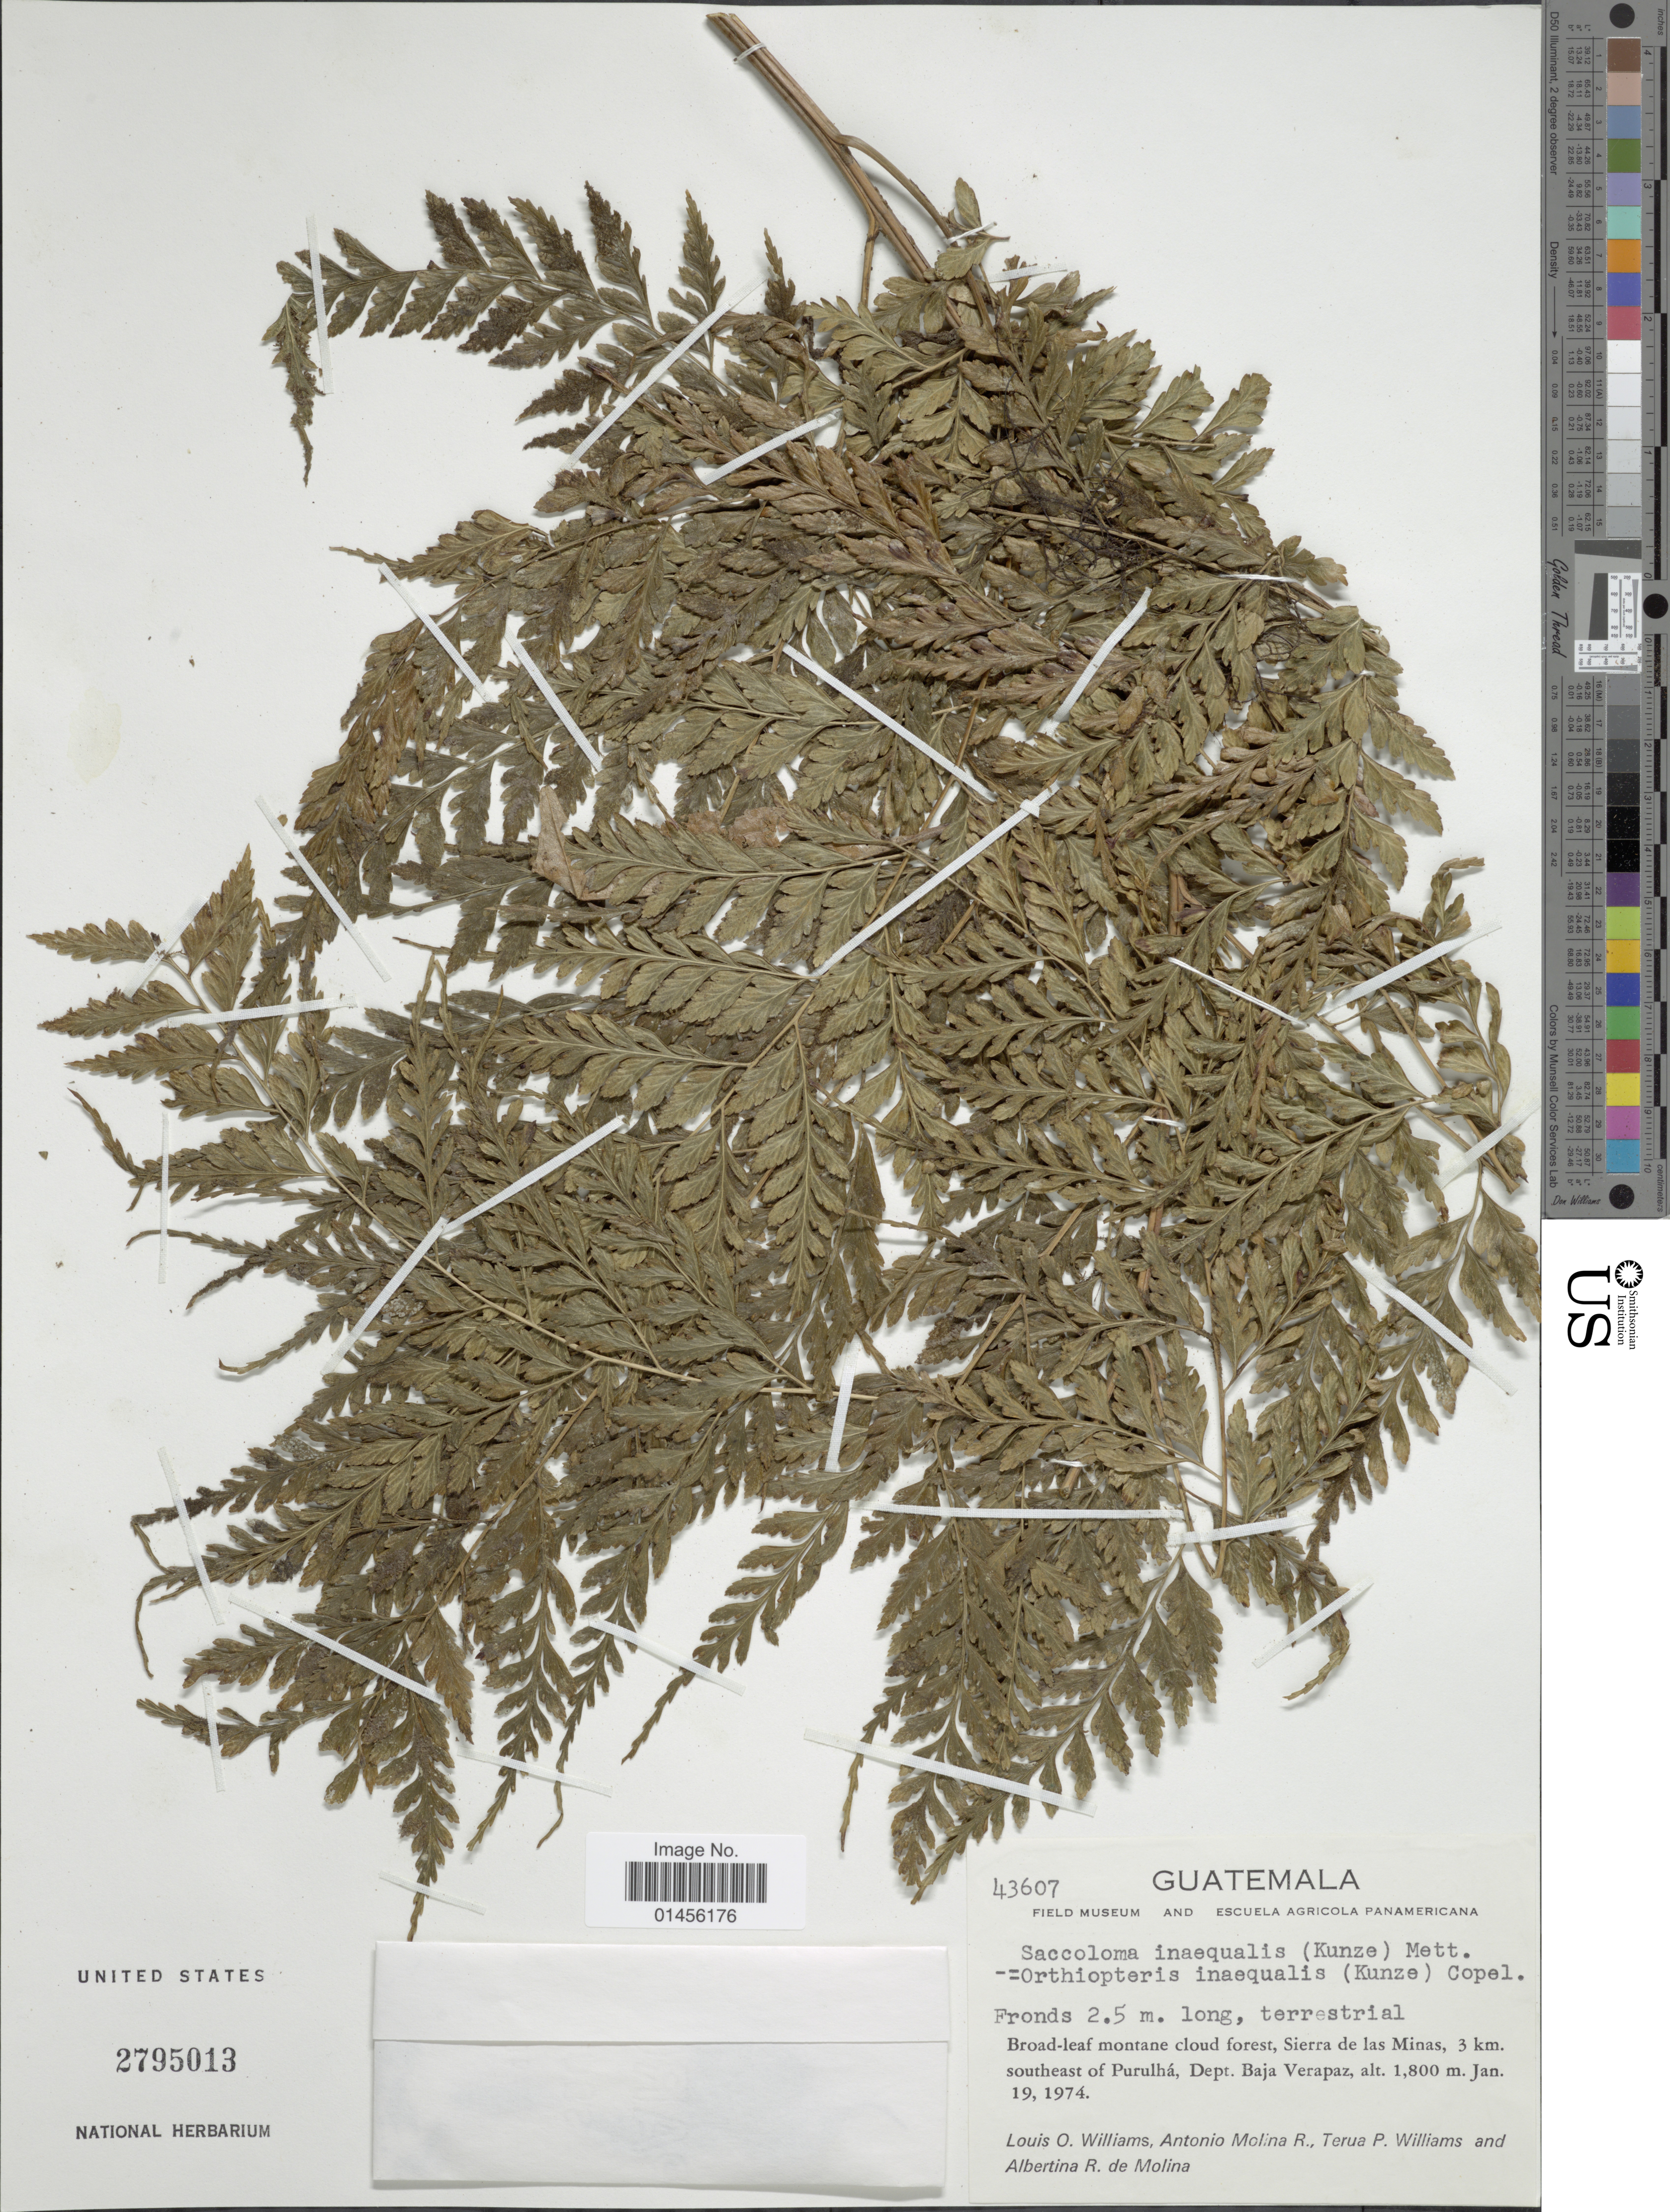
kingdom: Plantae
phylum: Tracheophyta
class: Polypodiopsida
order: Polypodiales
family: Saccolomataceae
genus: Saccoloma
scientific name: Saccoloma inaequale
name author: (Kunze) Mett.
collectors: L. O. Williams, A. Molina R., T. P. Williams & A. R. Molina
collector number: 43607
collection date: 1974-01-19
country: Guatemala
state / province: Baja Verapaz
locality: Sierra de las Minas, 3 km. southeast of Purulhá,Dept. Baja Verapaz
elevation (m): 1800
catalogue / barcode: US 2795013